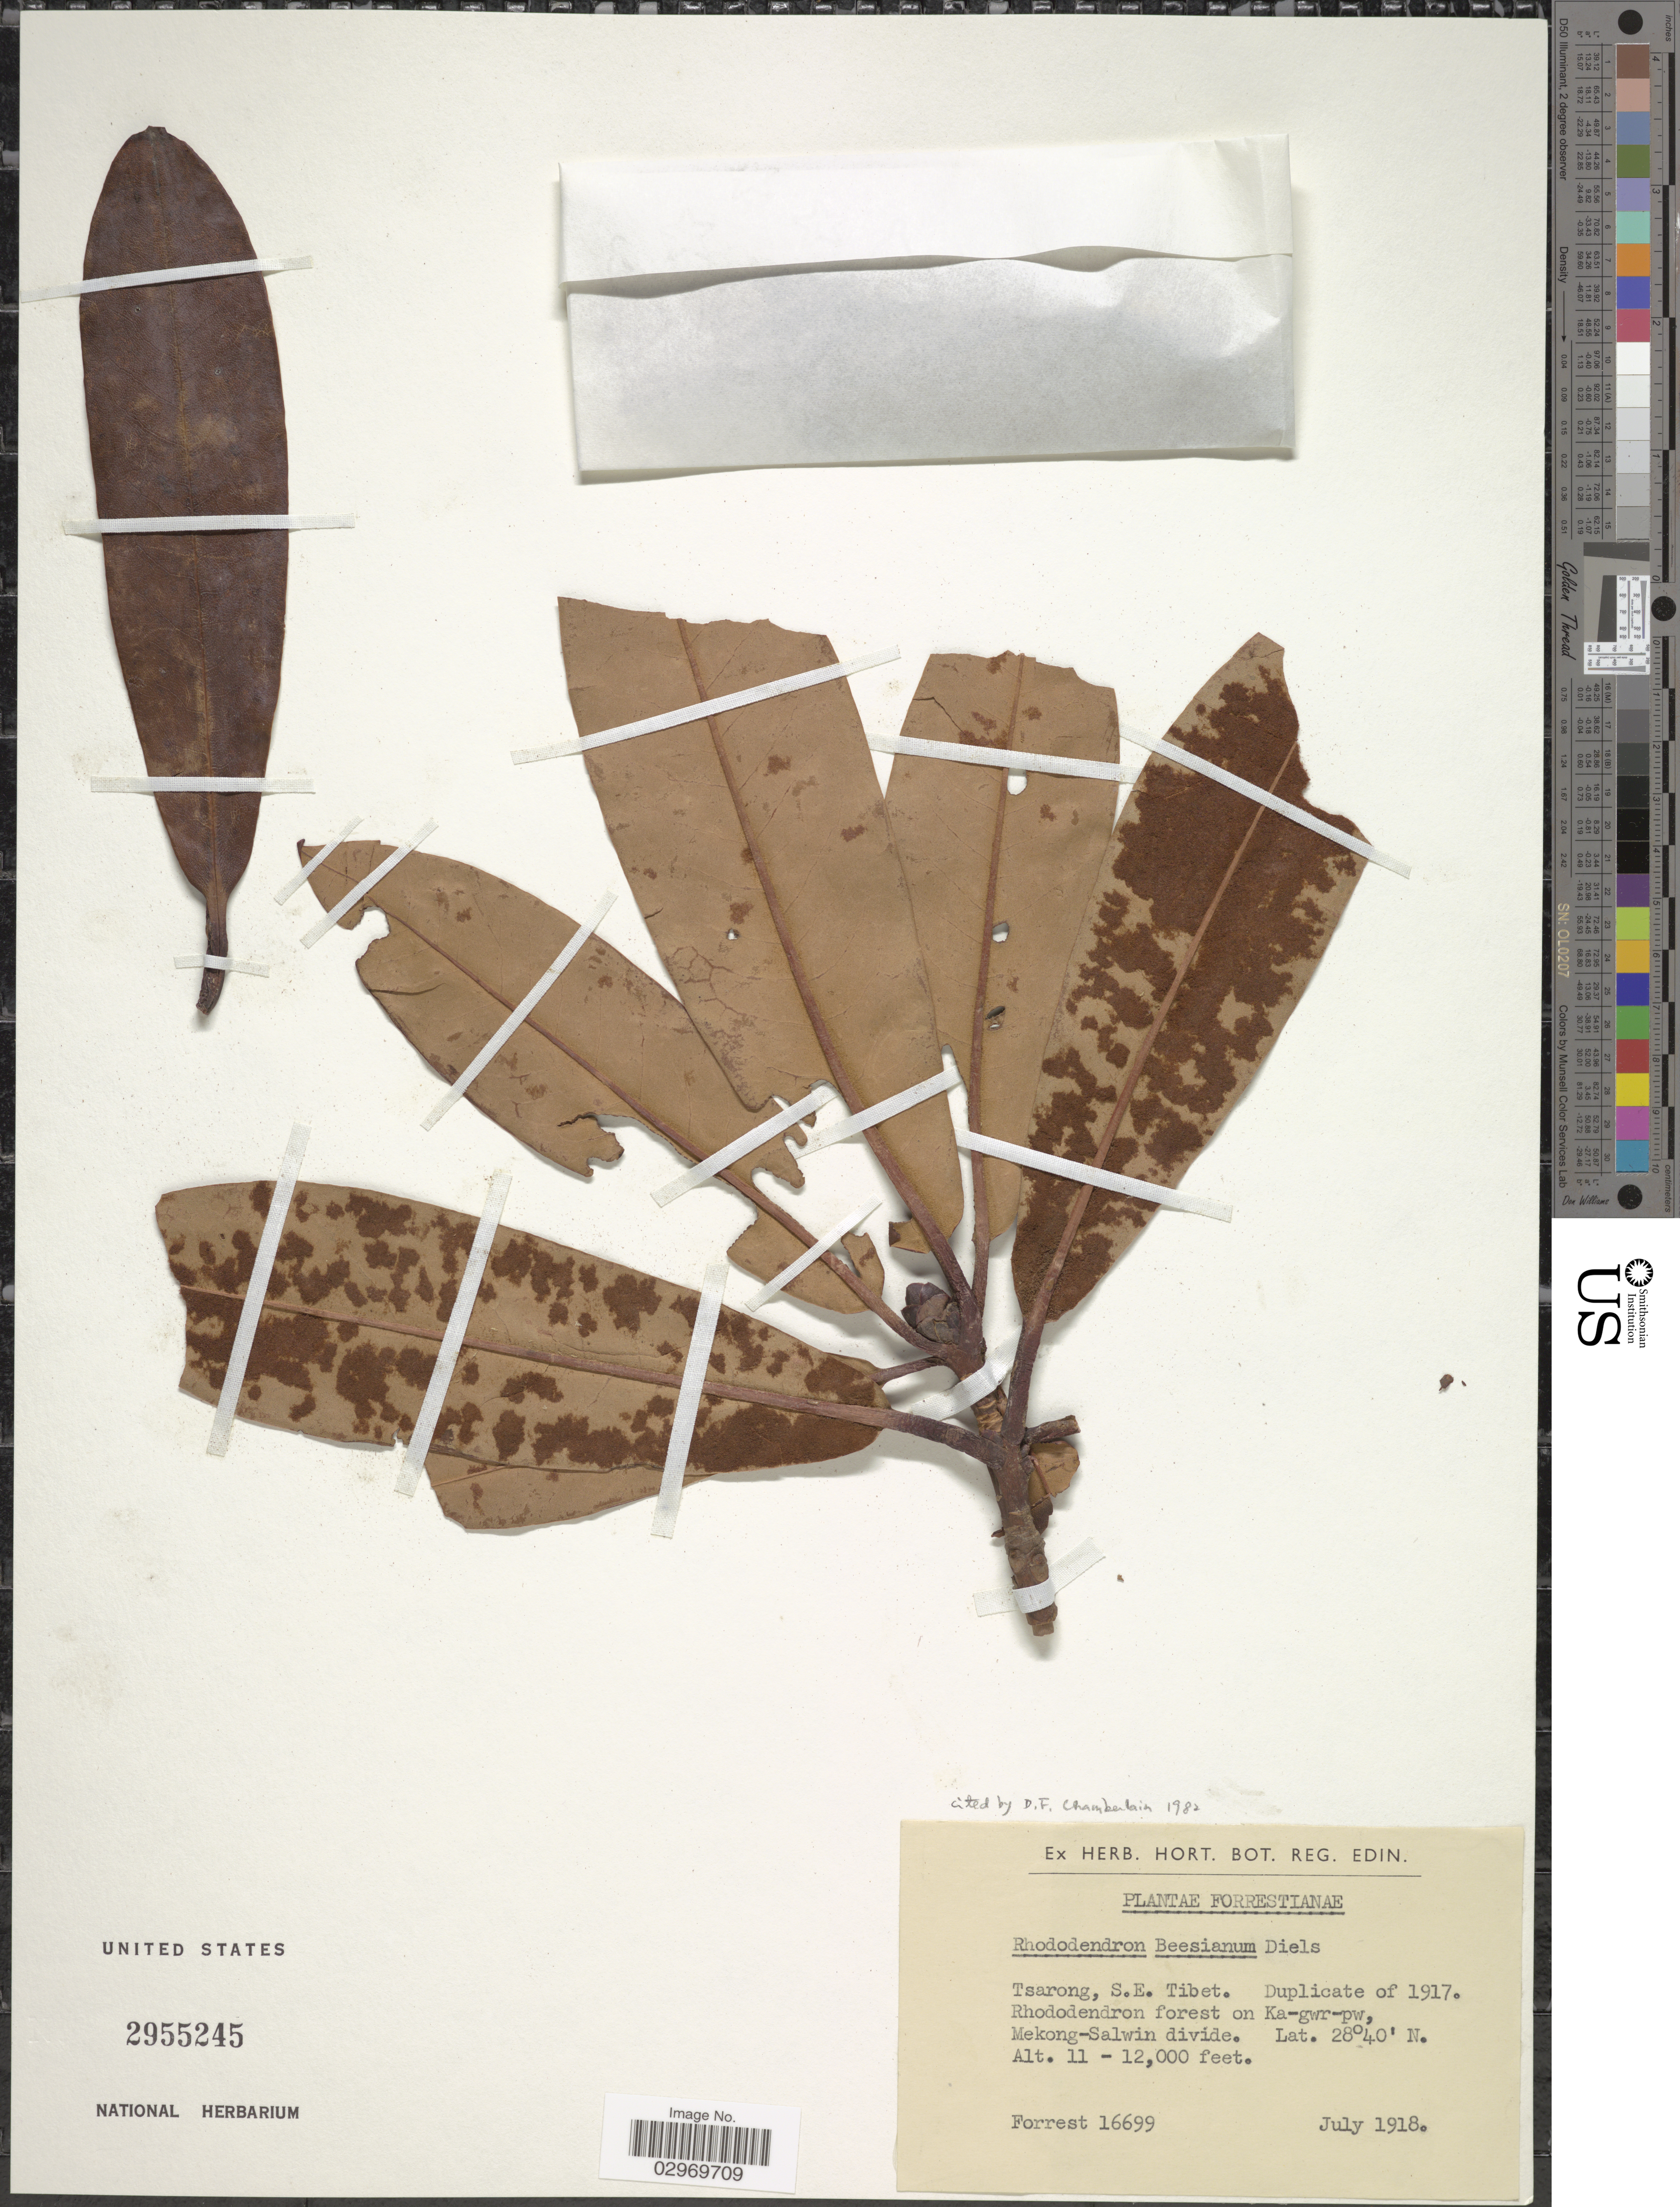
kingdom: Plantae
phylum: Tracheophyta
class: Magnoliopsida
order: Ericales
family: Ericaceae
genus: Rhododendron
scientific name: Rhododendron beesianum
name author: Diels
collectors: -. Forrest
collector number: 16699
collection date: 1918-07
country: China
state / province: Xizang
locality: Tsarong, S.E. Tibet. Rhododendron forest on Ka-gwr-pw, Mekong-Salwin divide.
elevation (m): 3353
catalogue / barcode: US 2955245